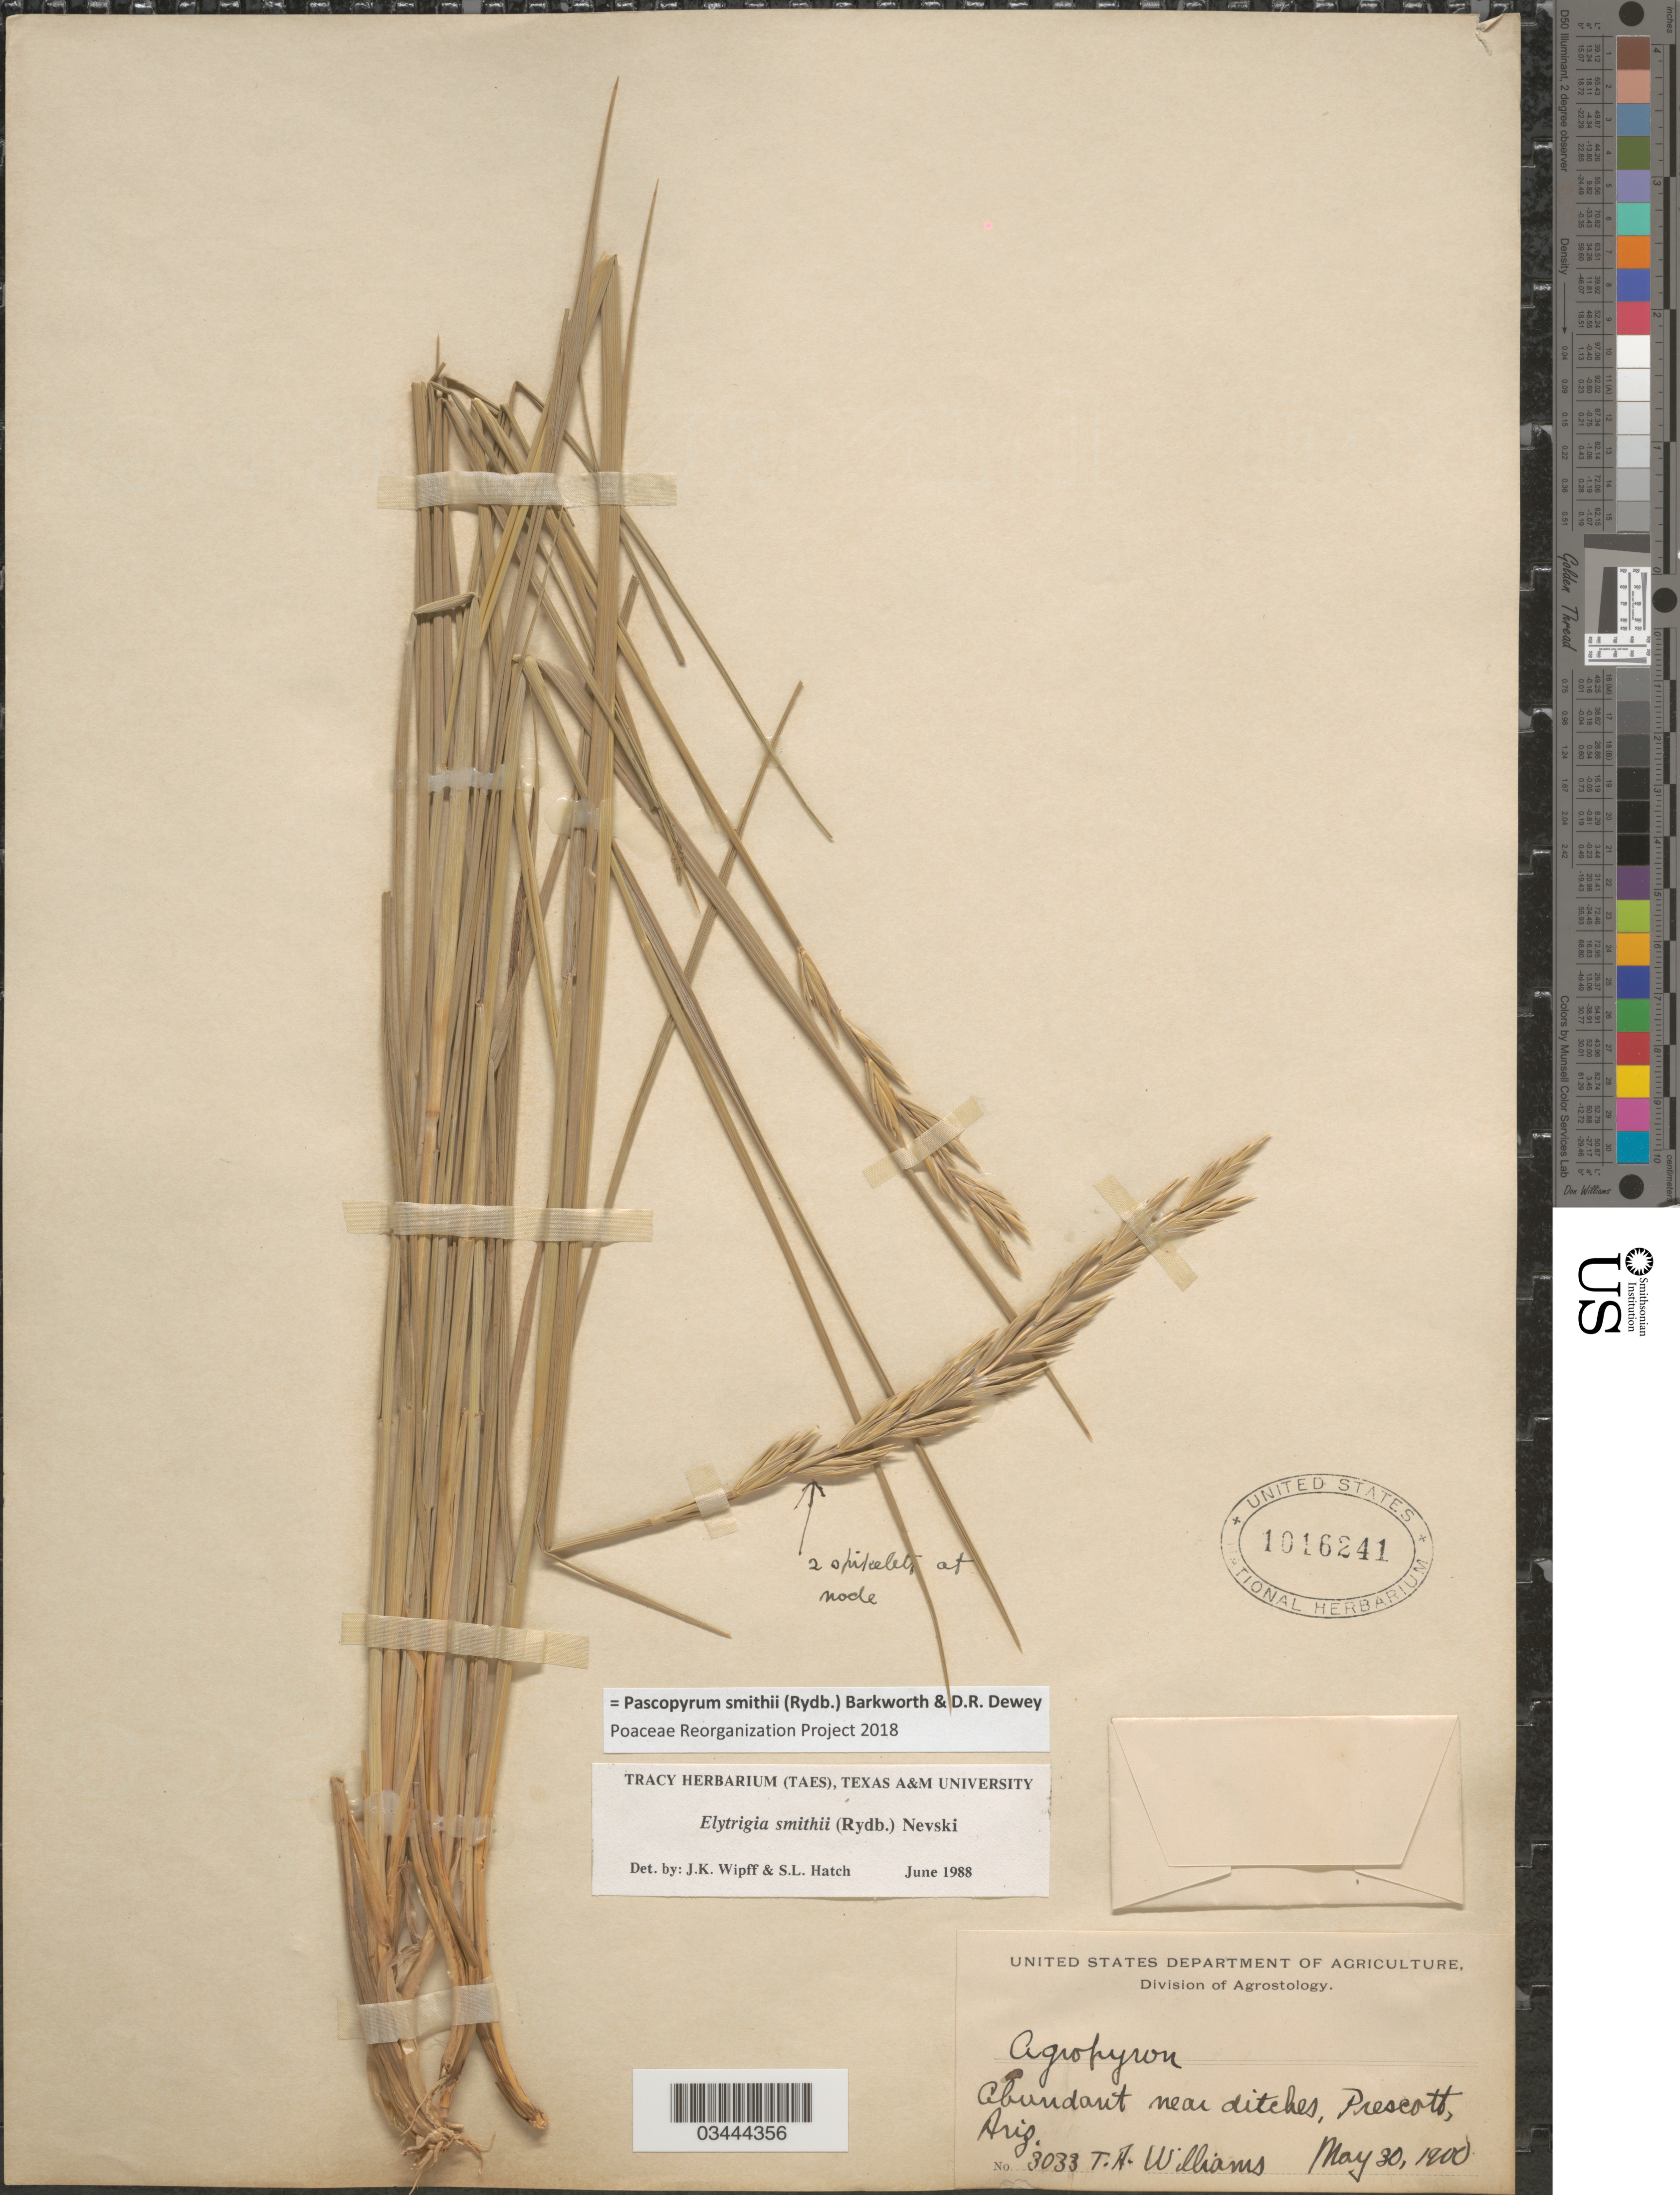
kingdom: Plantae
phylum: Tracheophyta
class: Liliopsida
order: Poales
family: Poaceae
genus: Pascopyrum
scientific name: Pascopyrum smithii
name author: (Rydb.) Barkworth & Dewey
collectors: T. Williams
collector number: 3033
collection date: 1900-05-30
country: United States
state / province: Arizona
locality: Near ditches, Prescott.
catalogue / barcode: US 1016241